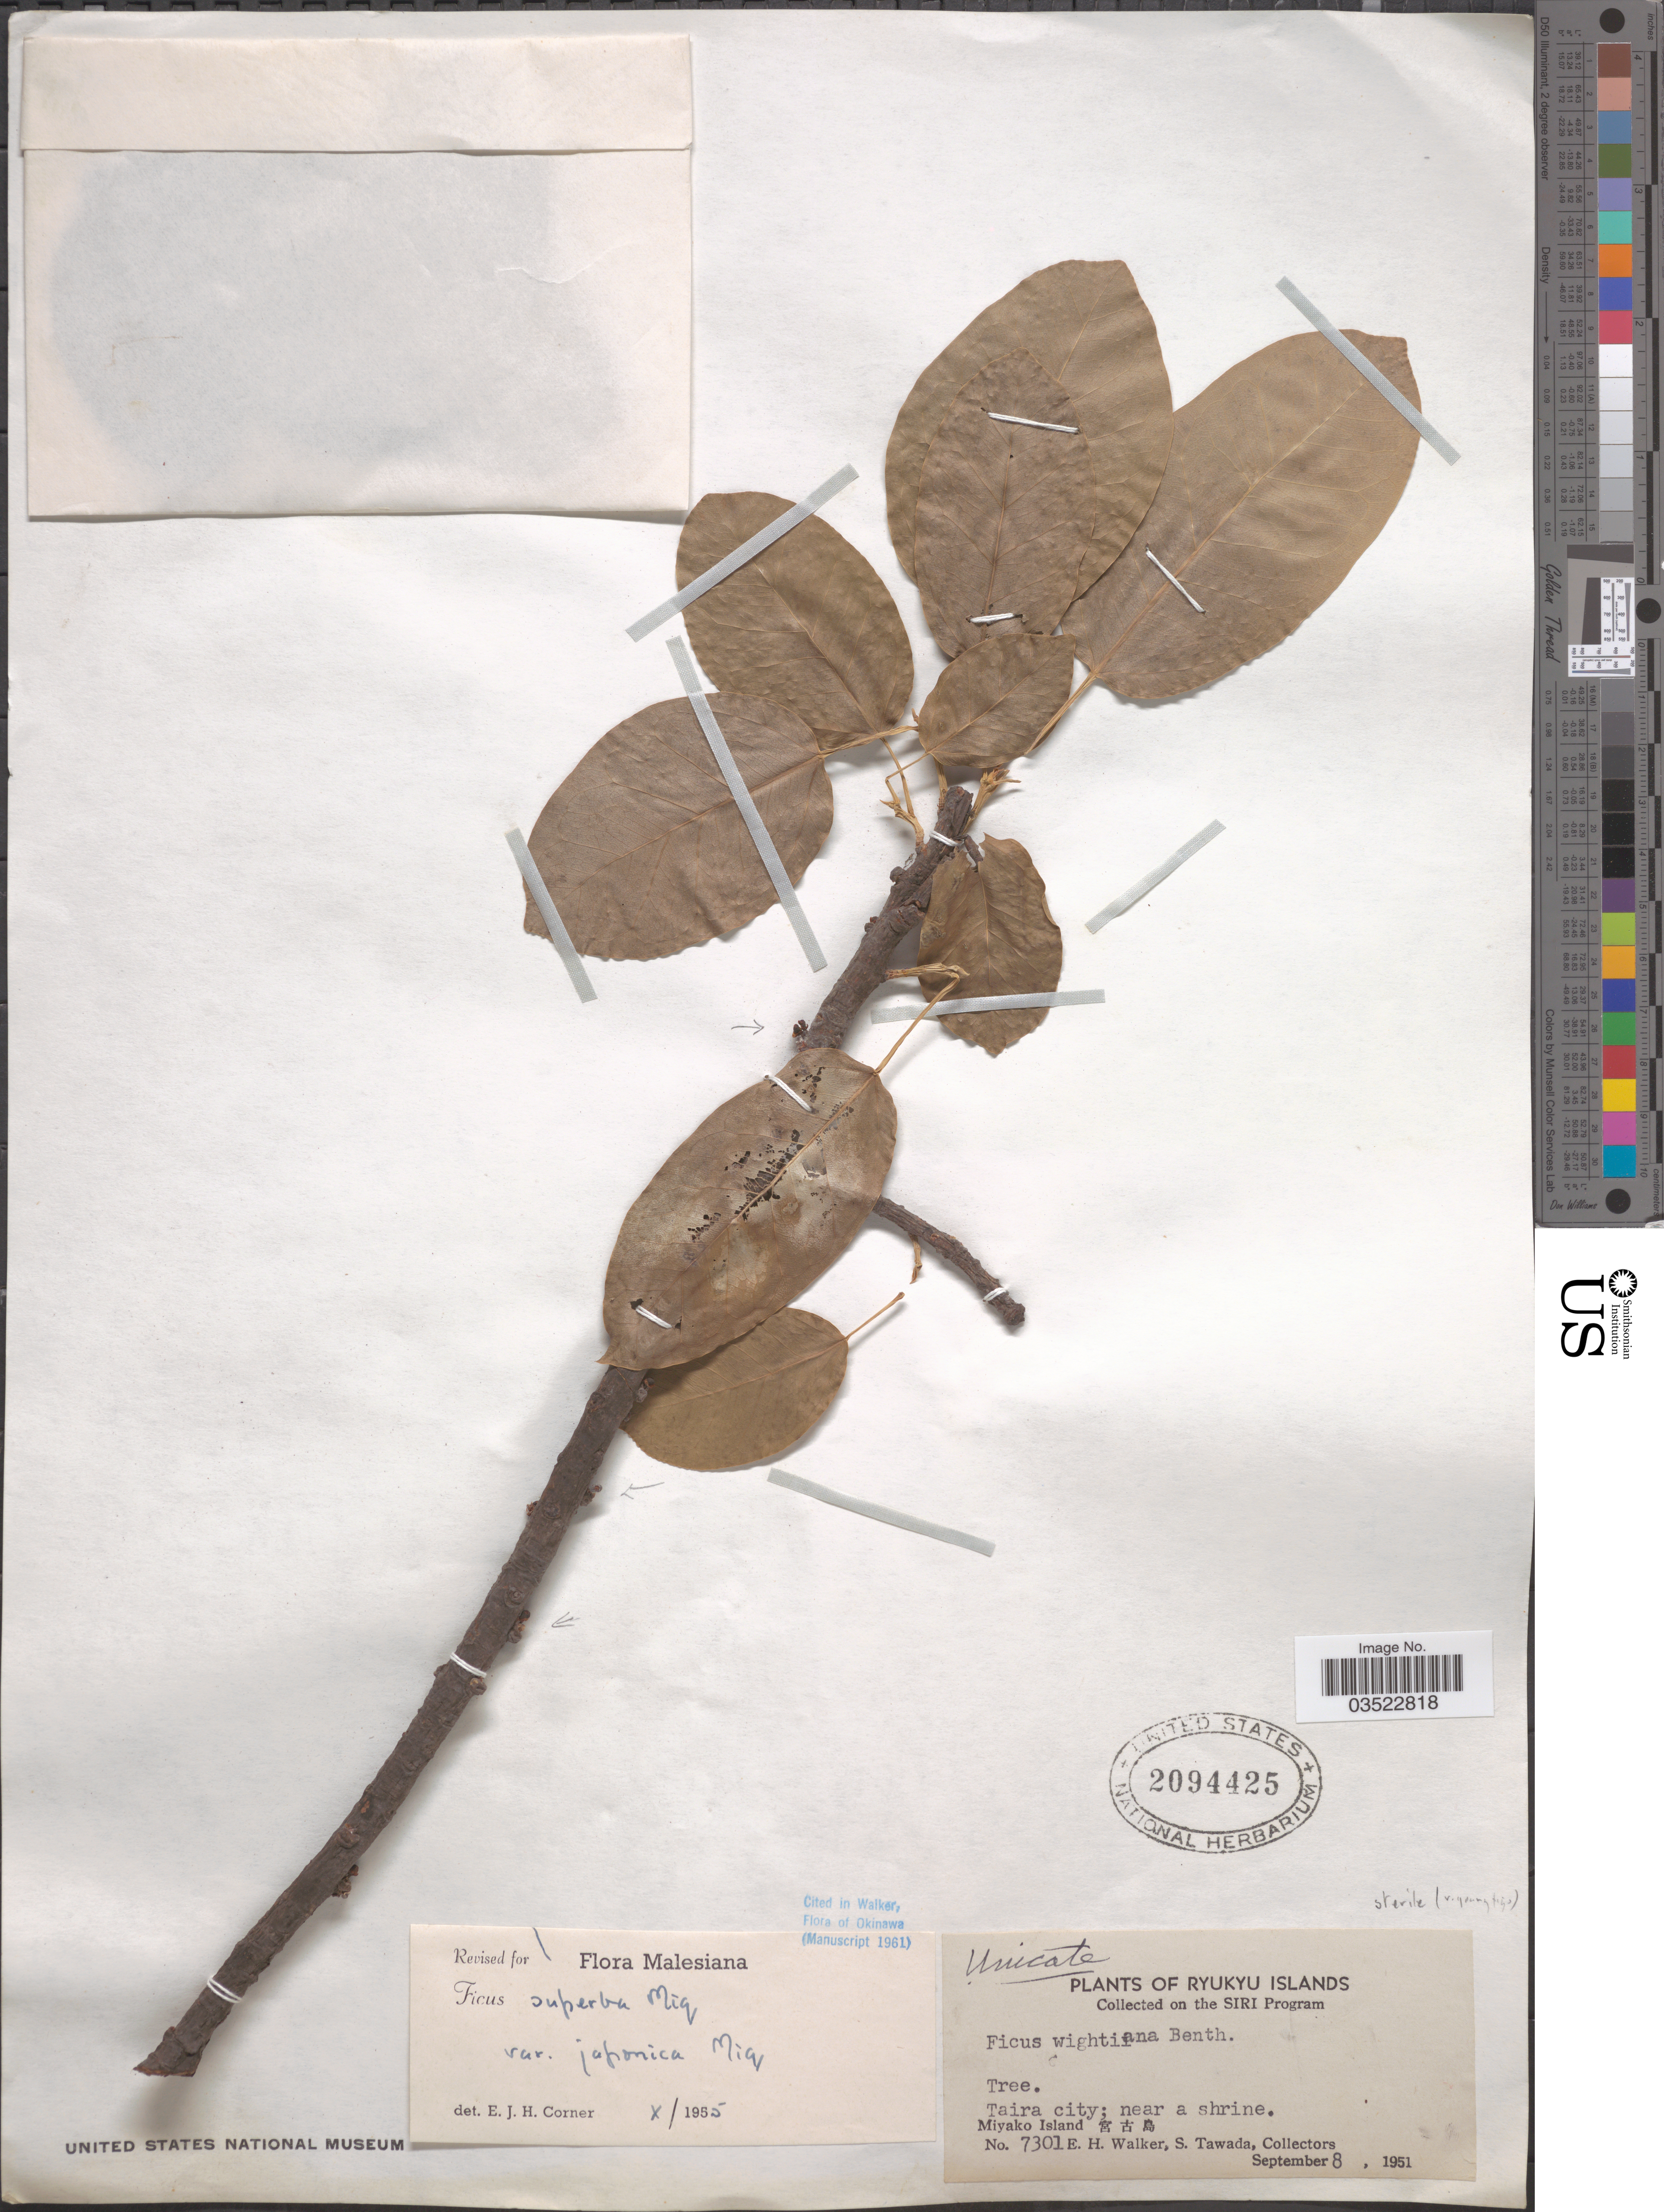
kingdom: Plantae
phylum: Tracheophyta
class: Magnoliopsida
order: Rosales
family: Moraceae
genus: Ficus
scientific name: Ficus superba var. japonica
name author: Miq.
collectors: E. H. Walker & S. Tawada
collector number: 7301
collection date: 1951-09-08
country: Japan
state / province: Okinawa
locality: Ryukyu Islands. Taira city. Miyako Island X.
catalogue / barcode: US 2094425